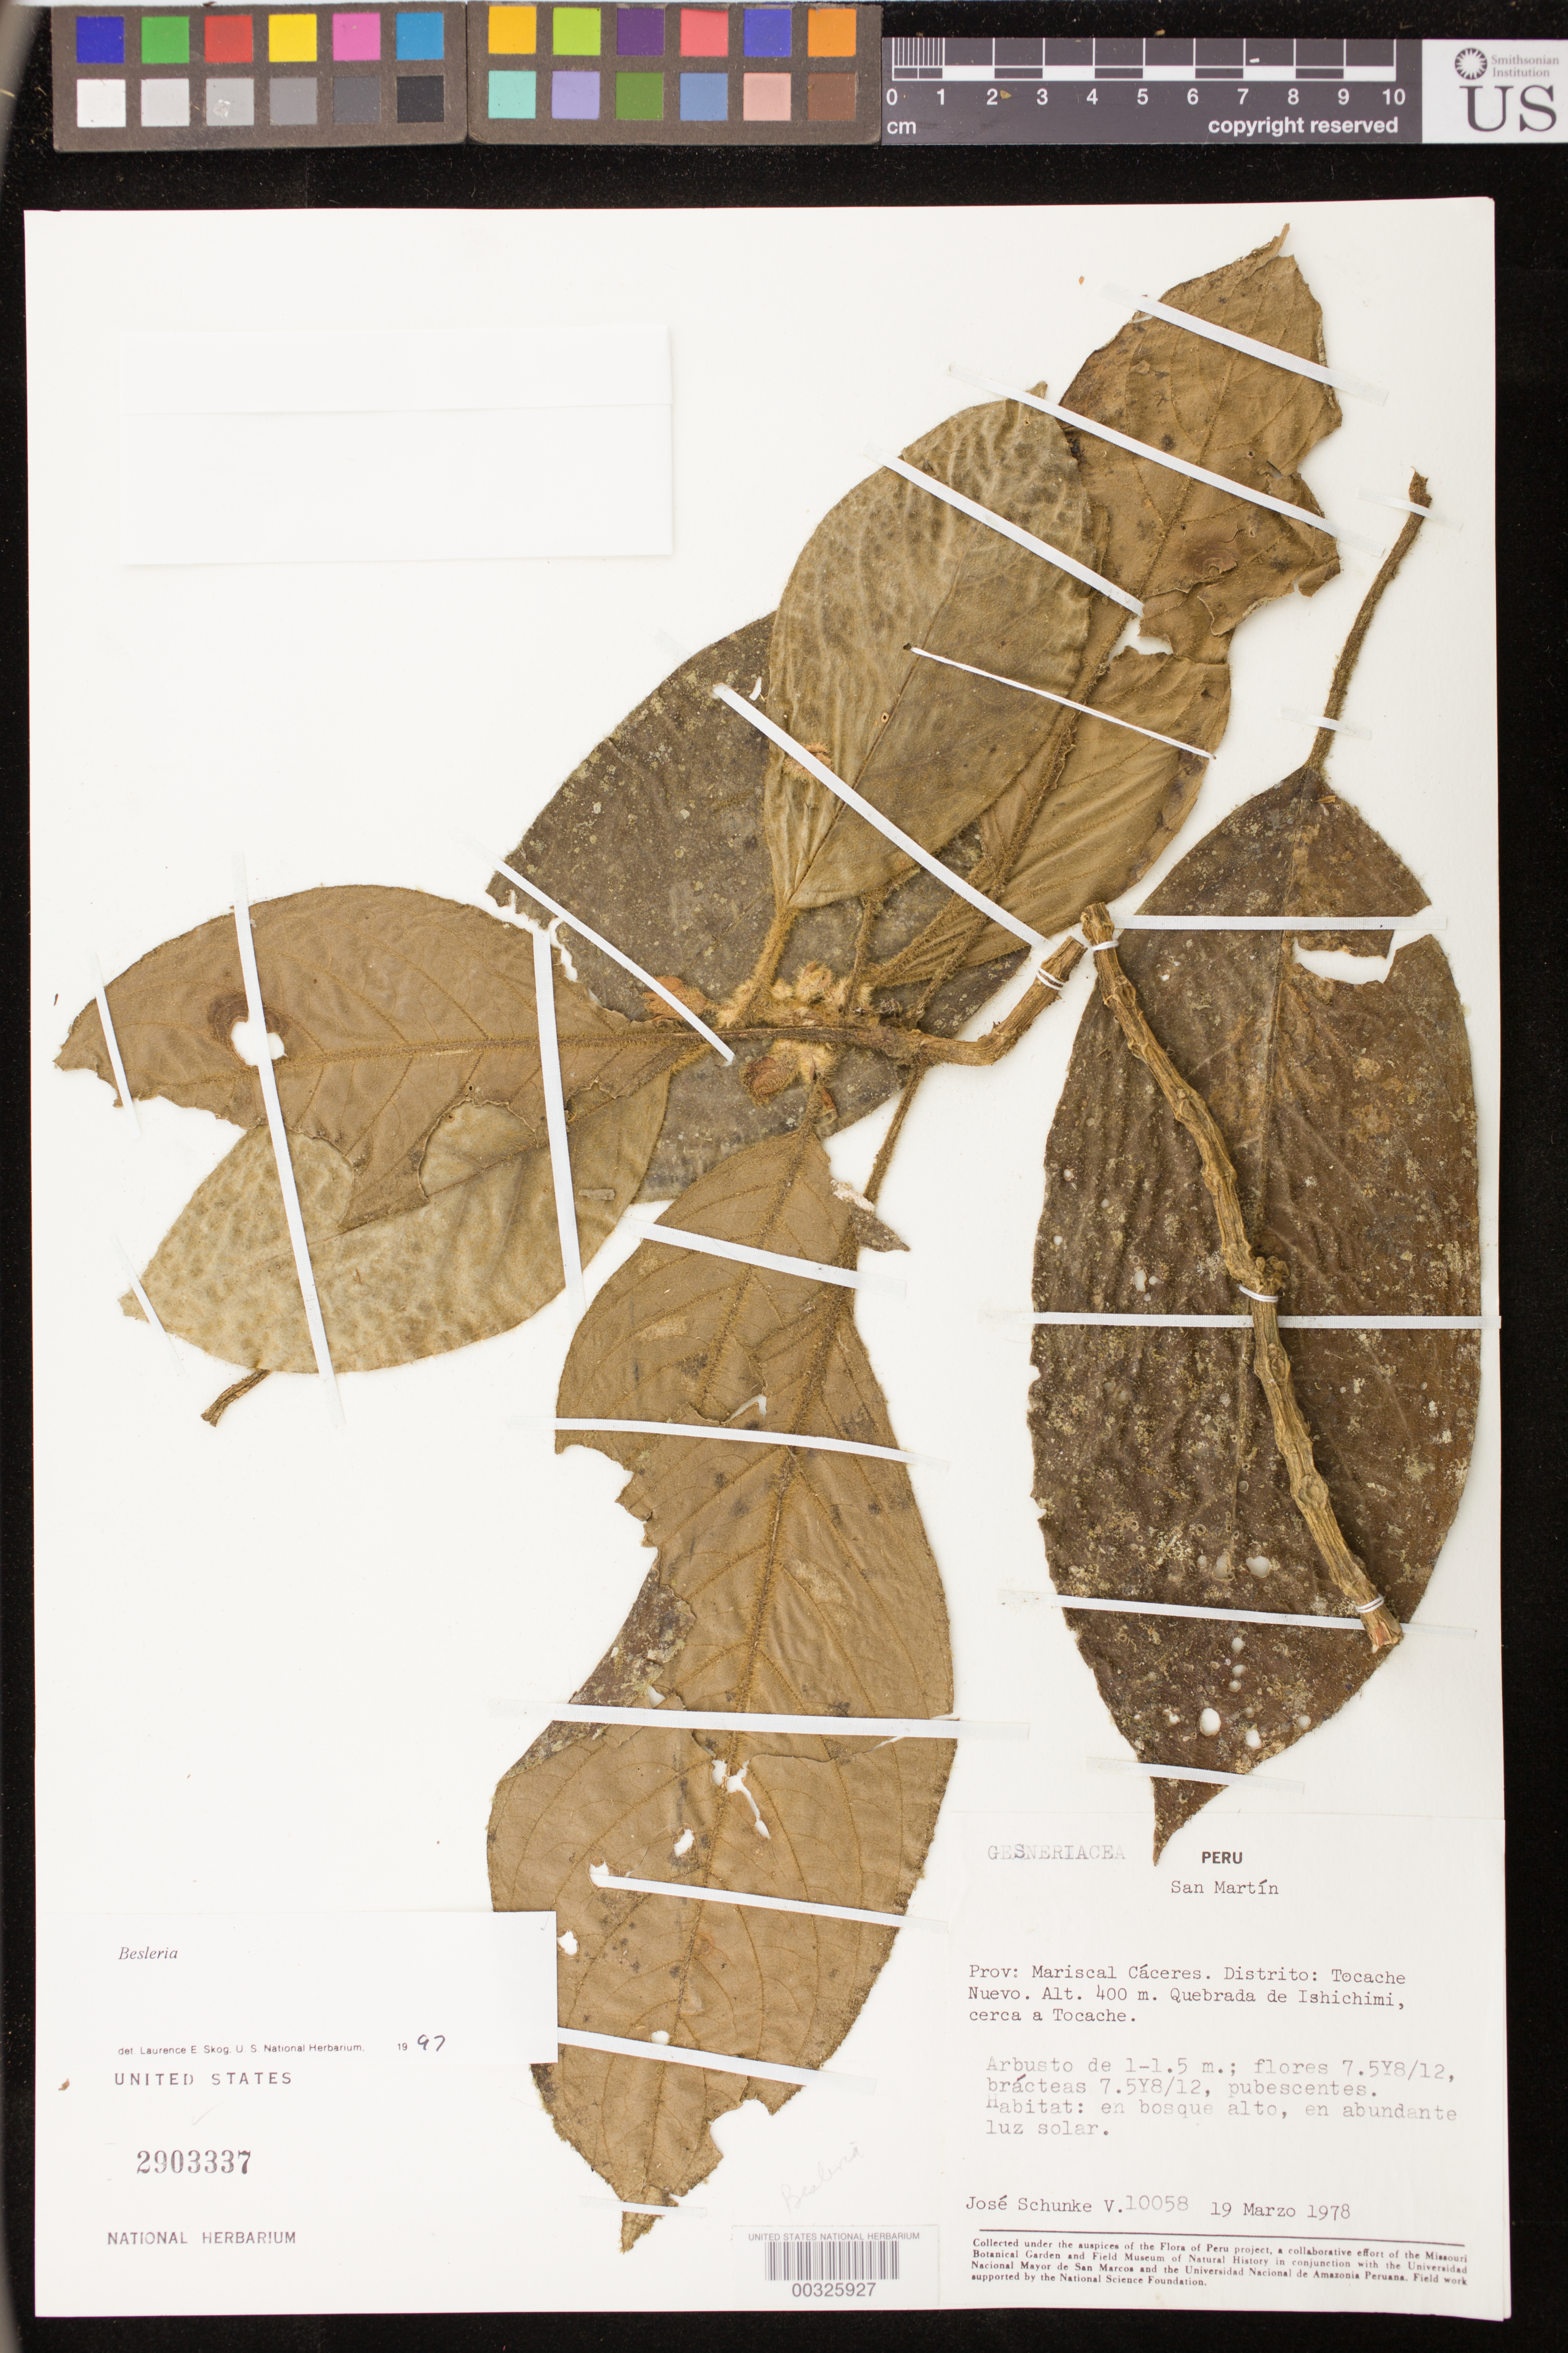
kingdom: Plantae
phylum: Tracheophyta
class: Magnoliopsida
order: Lamiales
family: Gesneriaceae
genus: Glossoloma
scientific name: Glossoloma anomalum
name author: J.L. Clark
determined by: Clark, J. L., (SEL), The Marie Selby Botanical Garden (UNITED STATES)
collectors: J. Schunke Vigo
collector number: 10058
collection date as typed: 19 Mar 1978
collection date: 1978-03-19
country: Peru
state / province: San Martín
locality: Prov. Mariscal Cáceres, Dtto. Tocache Nuevo; Quebrada de Ishichimi, cerca a Tocache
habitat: En bosque alto, en abundante luz solar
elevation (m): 400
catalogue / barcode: US 2903337